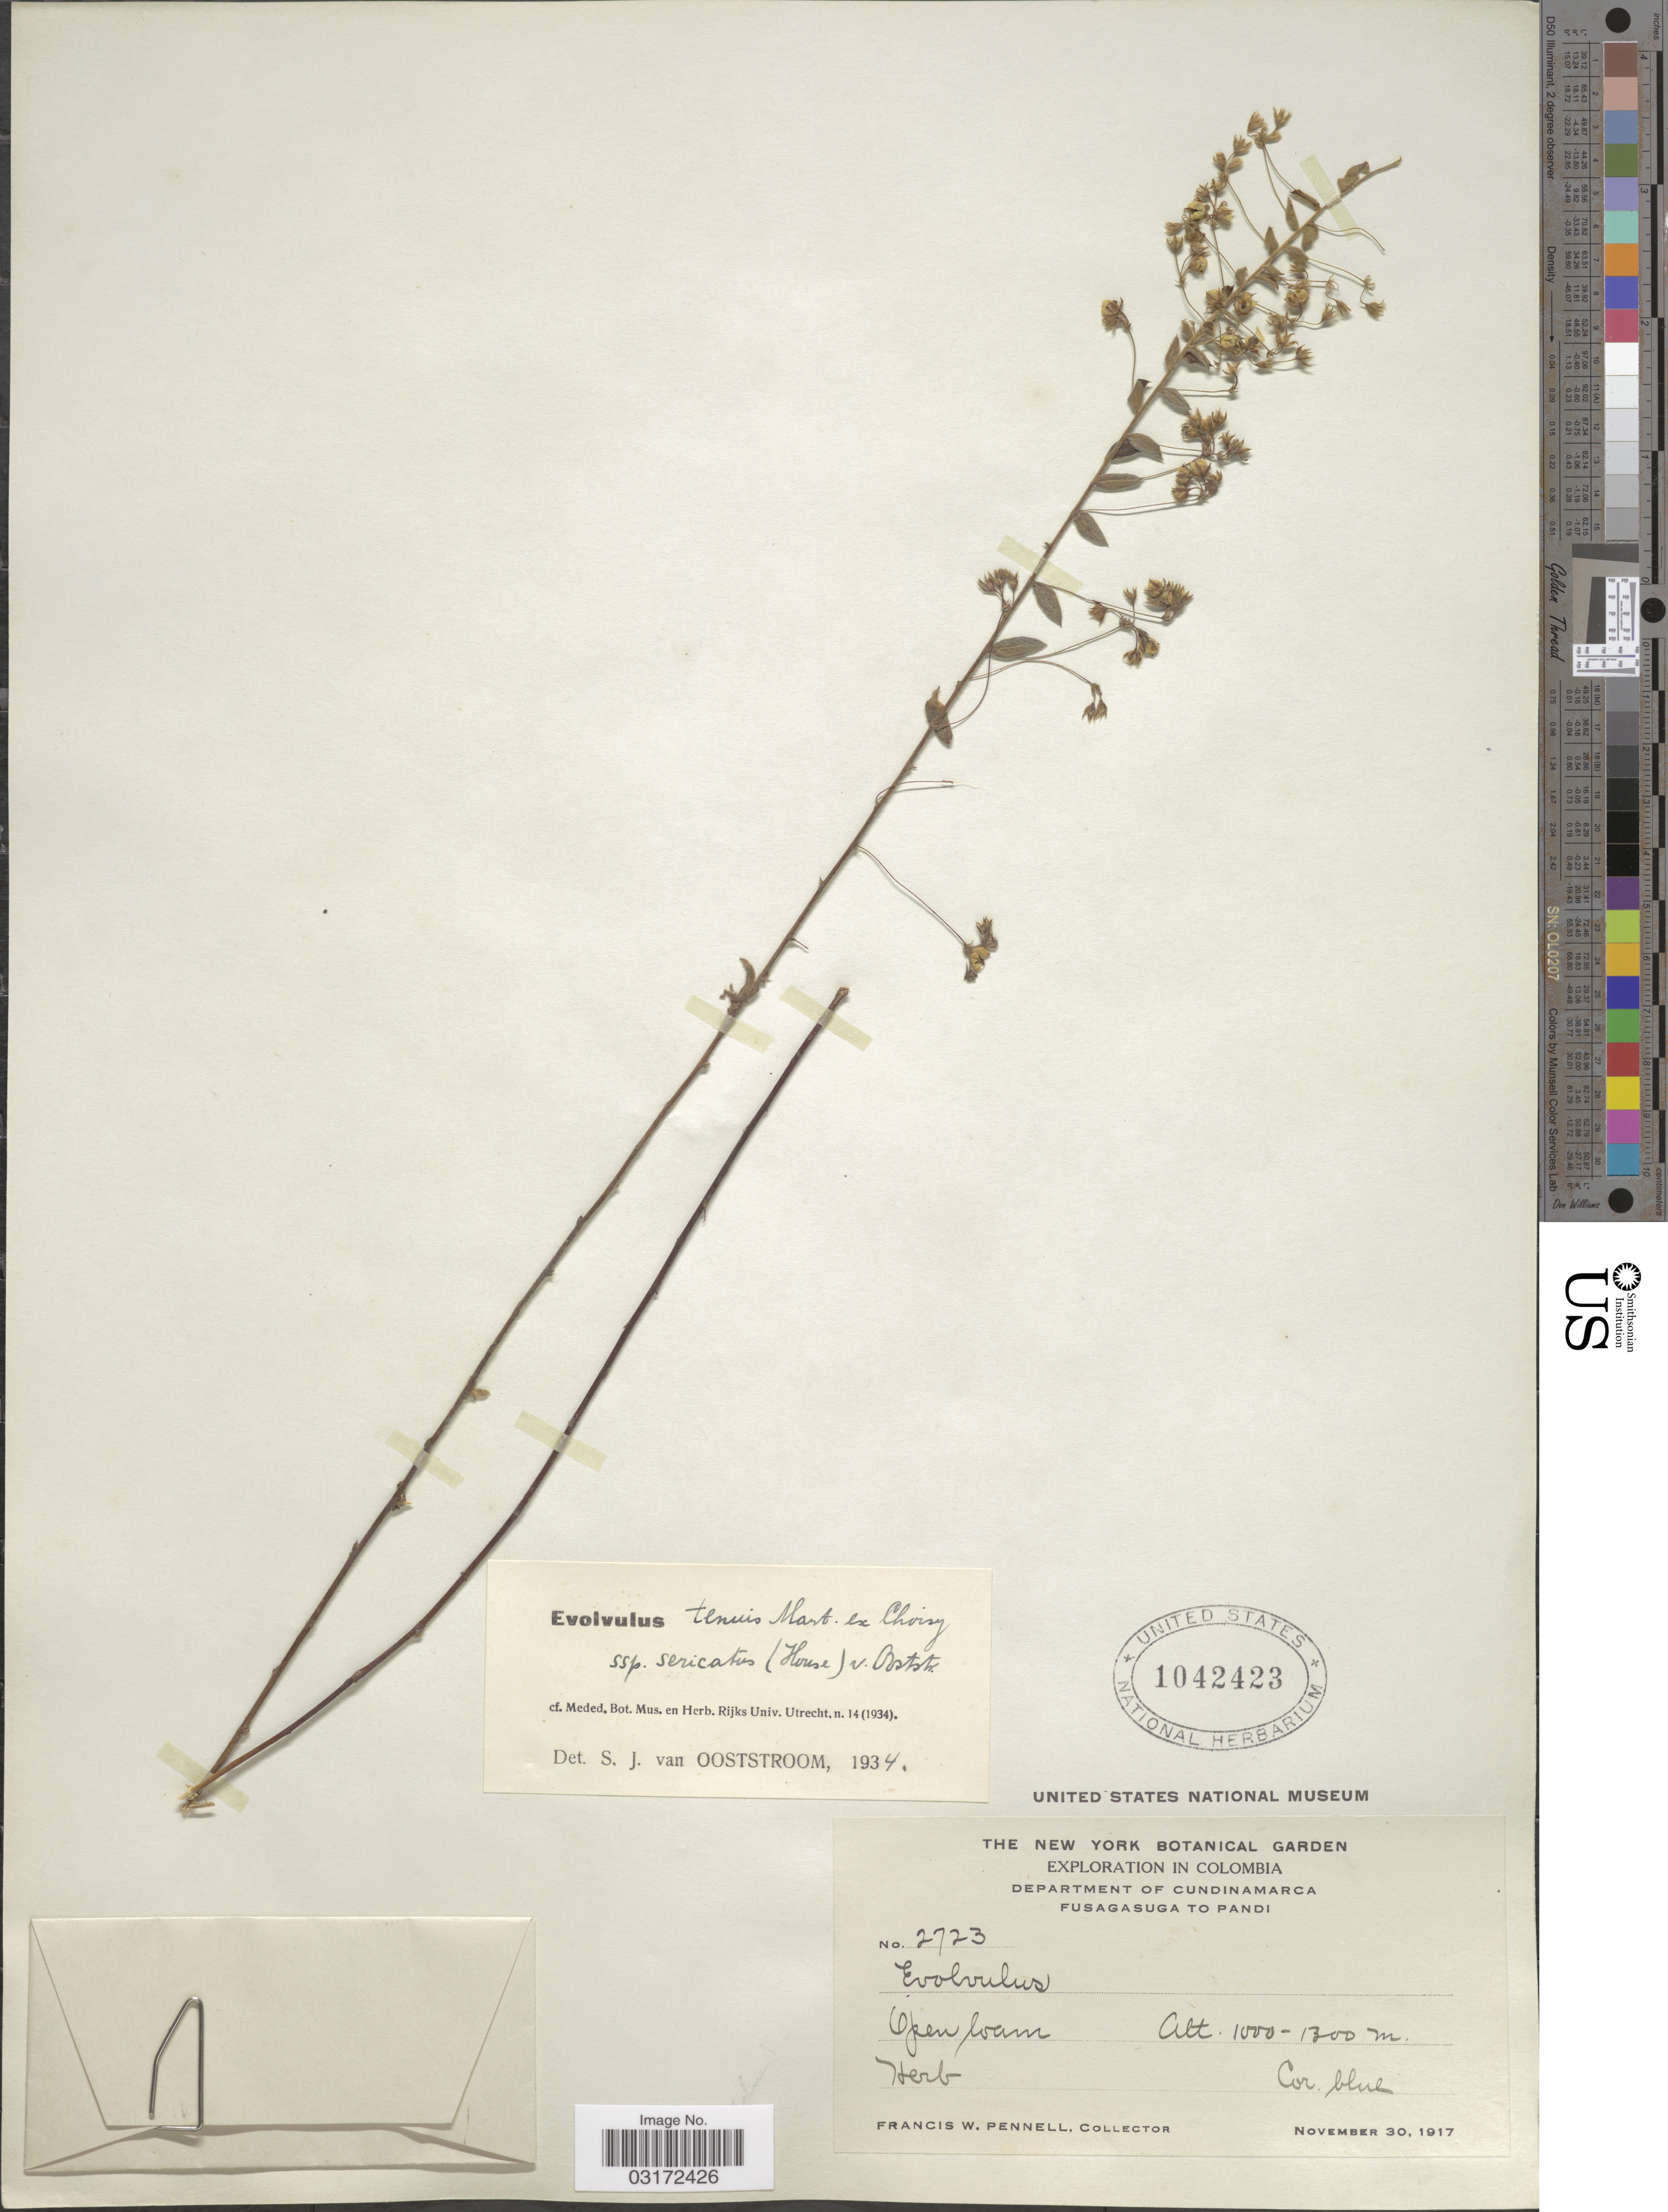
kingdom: Plantae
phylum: Tracheophyta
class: Magnoliopsida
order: Solanales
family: Convolvulaceae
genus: Evolvulus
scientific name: Evolvulus tenuis subsp. sericatus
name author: (House) Ooststr.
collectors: F. W. Pennell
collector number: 2723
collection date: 1917-11-30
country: Colombia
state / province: Cundinamarca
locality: Department of Cundinamarca, Fusagasuga to Pandi.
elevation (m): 1000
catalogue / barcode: US 1042423